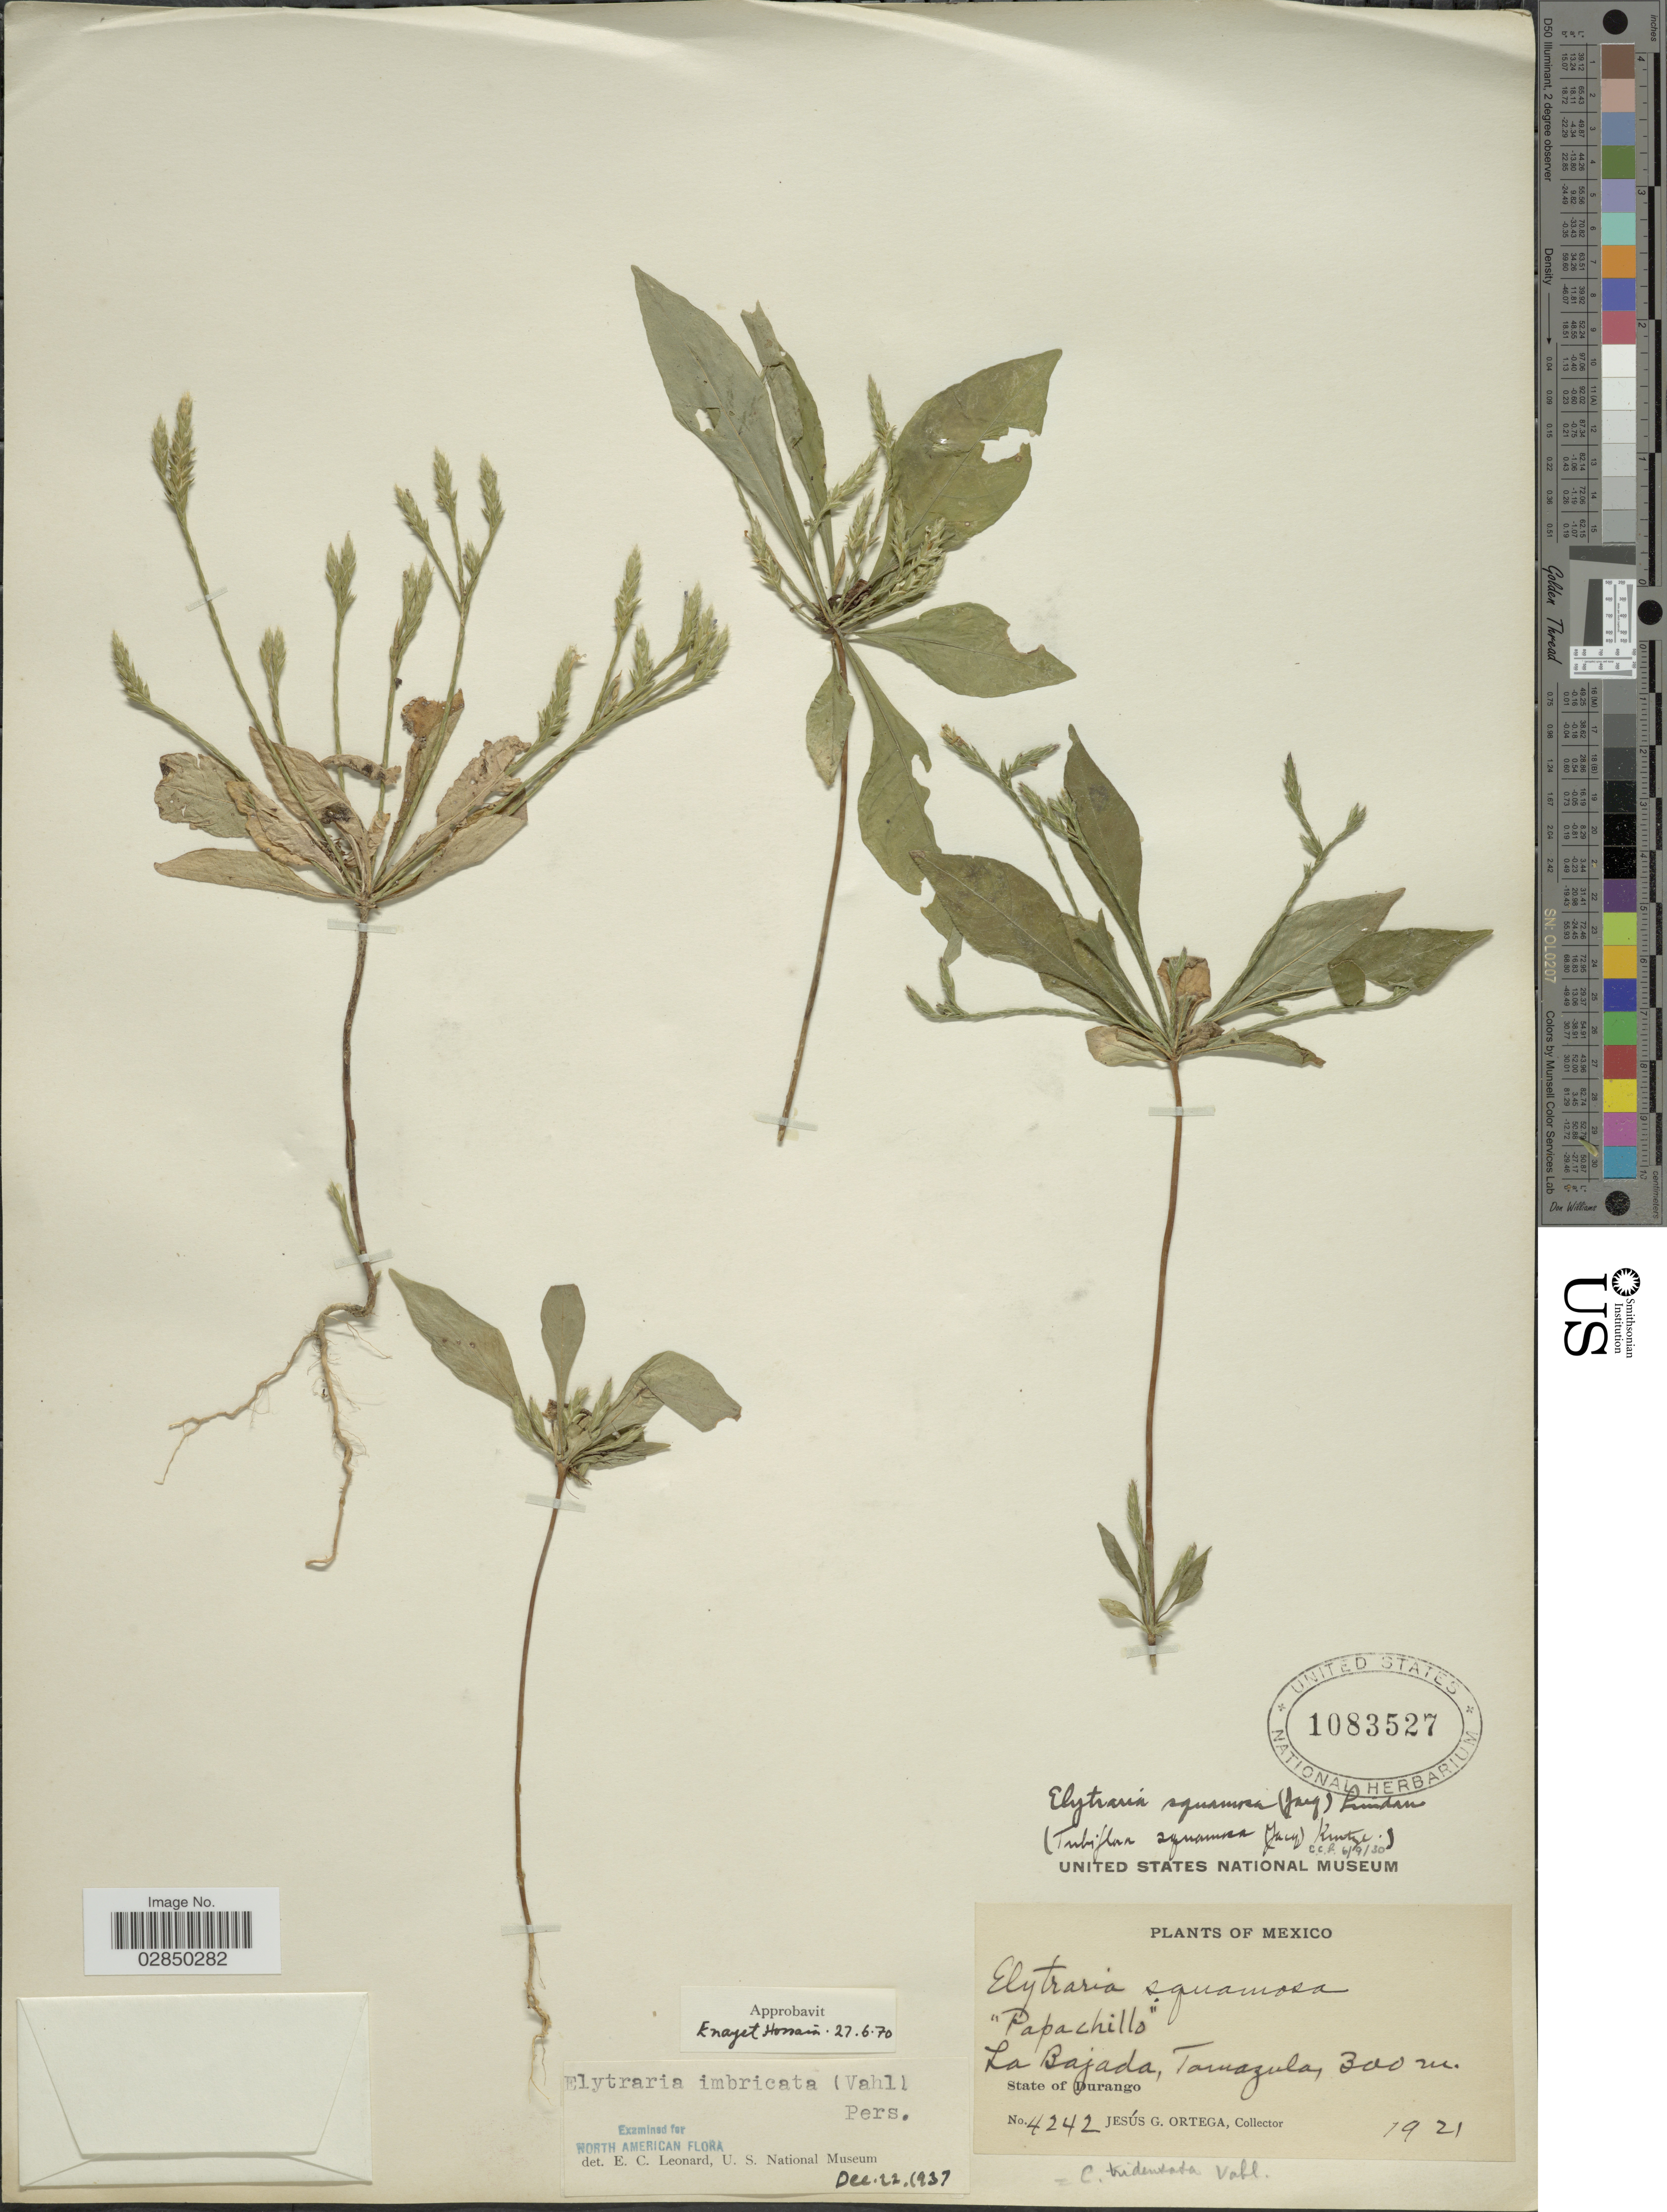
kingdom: Plantae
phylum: Tracheophyta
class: Magnoliopsida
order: Lamiales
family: Acanthaceae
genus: Elytraria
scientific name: Elytraria imbricata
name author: (Vahl) Pers.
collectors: J. Ortega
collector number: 4242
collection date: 1921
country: Mexico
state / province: Durango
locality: La Bajada, Tamazula.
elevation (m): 300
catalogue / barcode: US 1083527